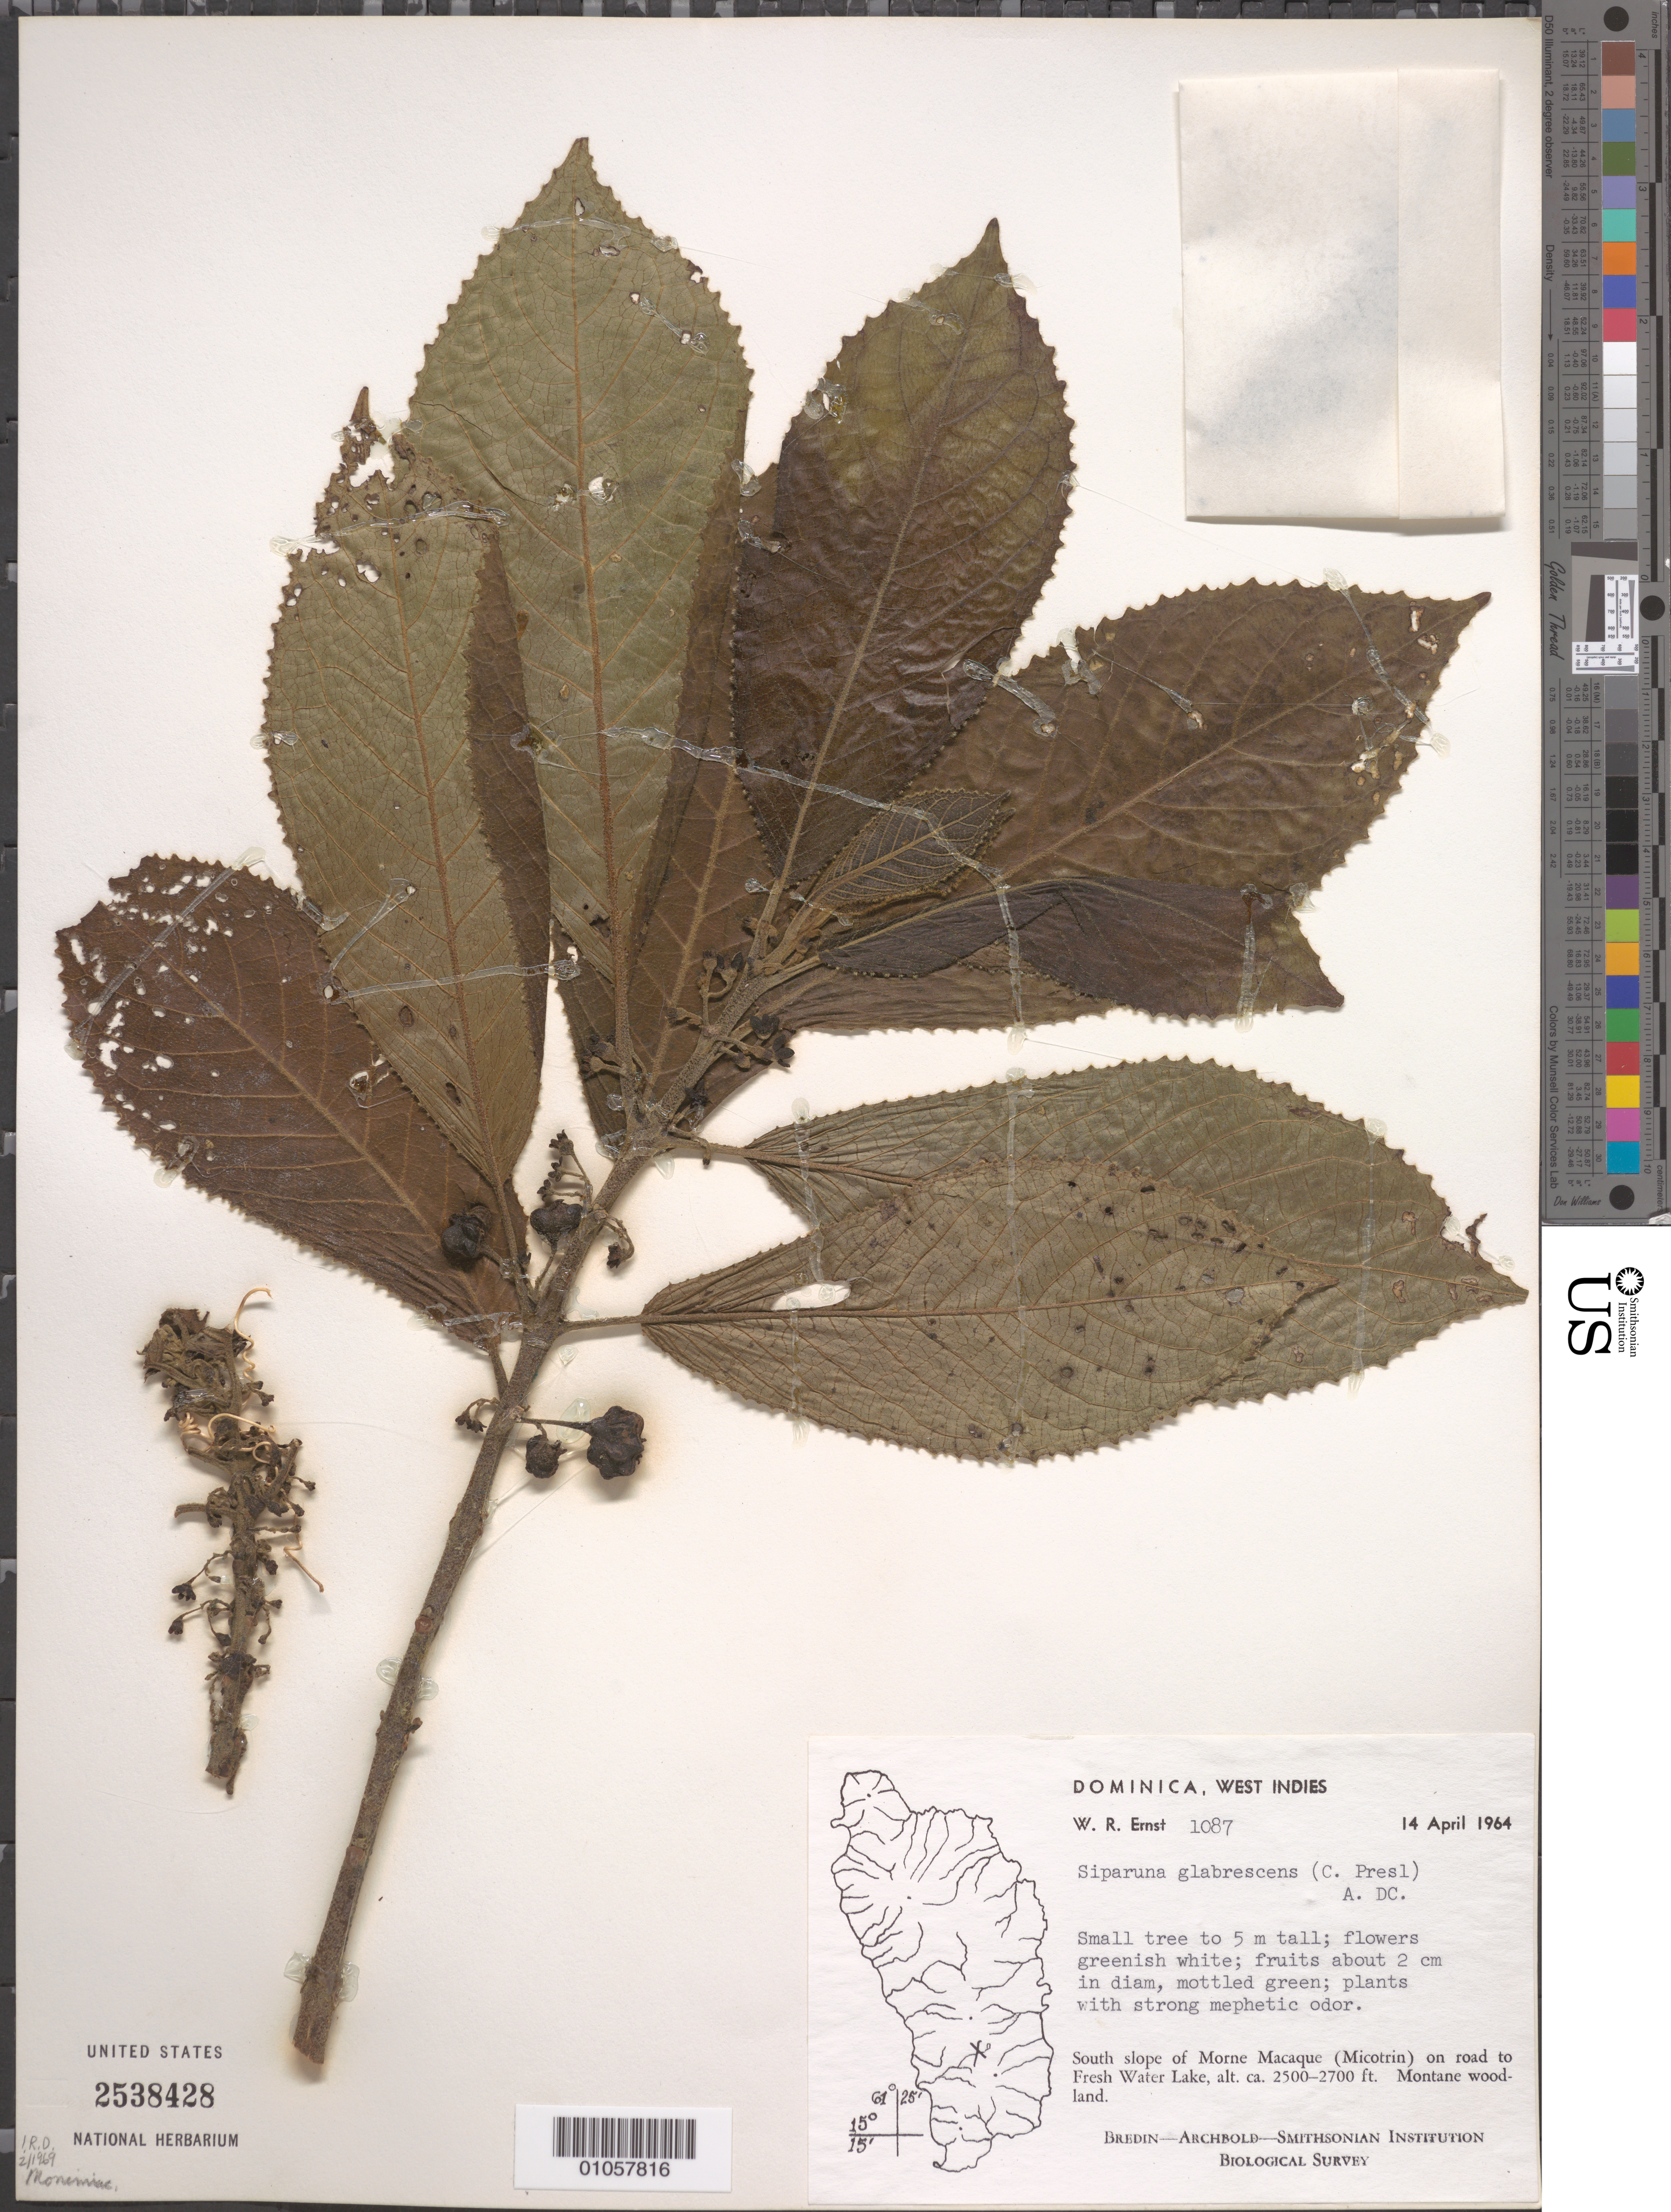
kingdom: Plantae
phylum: Tracheophyta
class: Magnoliopsida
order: Laurales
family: Siparunaceae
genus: Siparuna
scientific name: Siparuna glabrescens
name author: (C. Presl) A. DC.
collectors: W. R. Ernst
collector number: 1087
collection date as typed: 14 Apr 1964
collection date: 1964-04-14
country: Dominica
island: Dominica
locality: S slope Morne Macaque (Micotrin) on road to Fresh Water Lake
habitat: Montane woodland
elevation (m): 762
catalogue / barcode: US 2538428